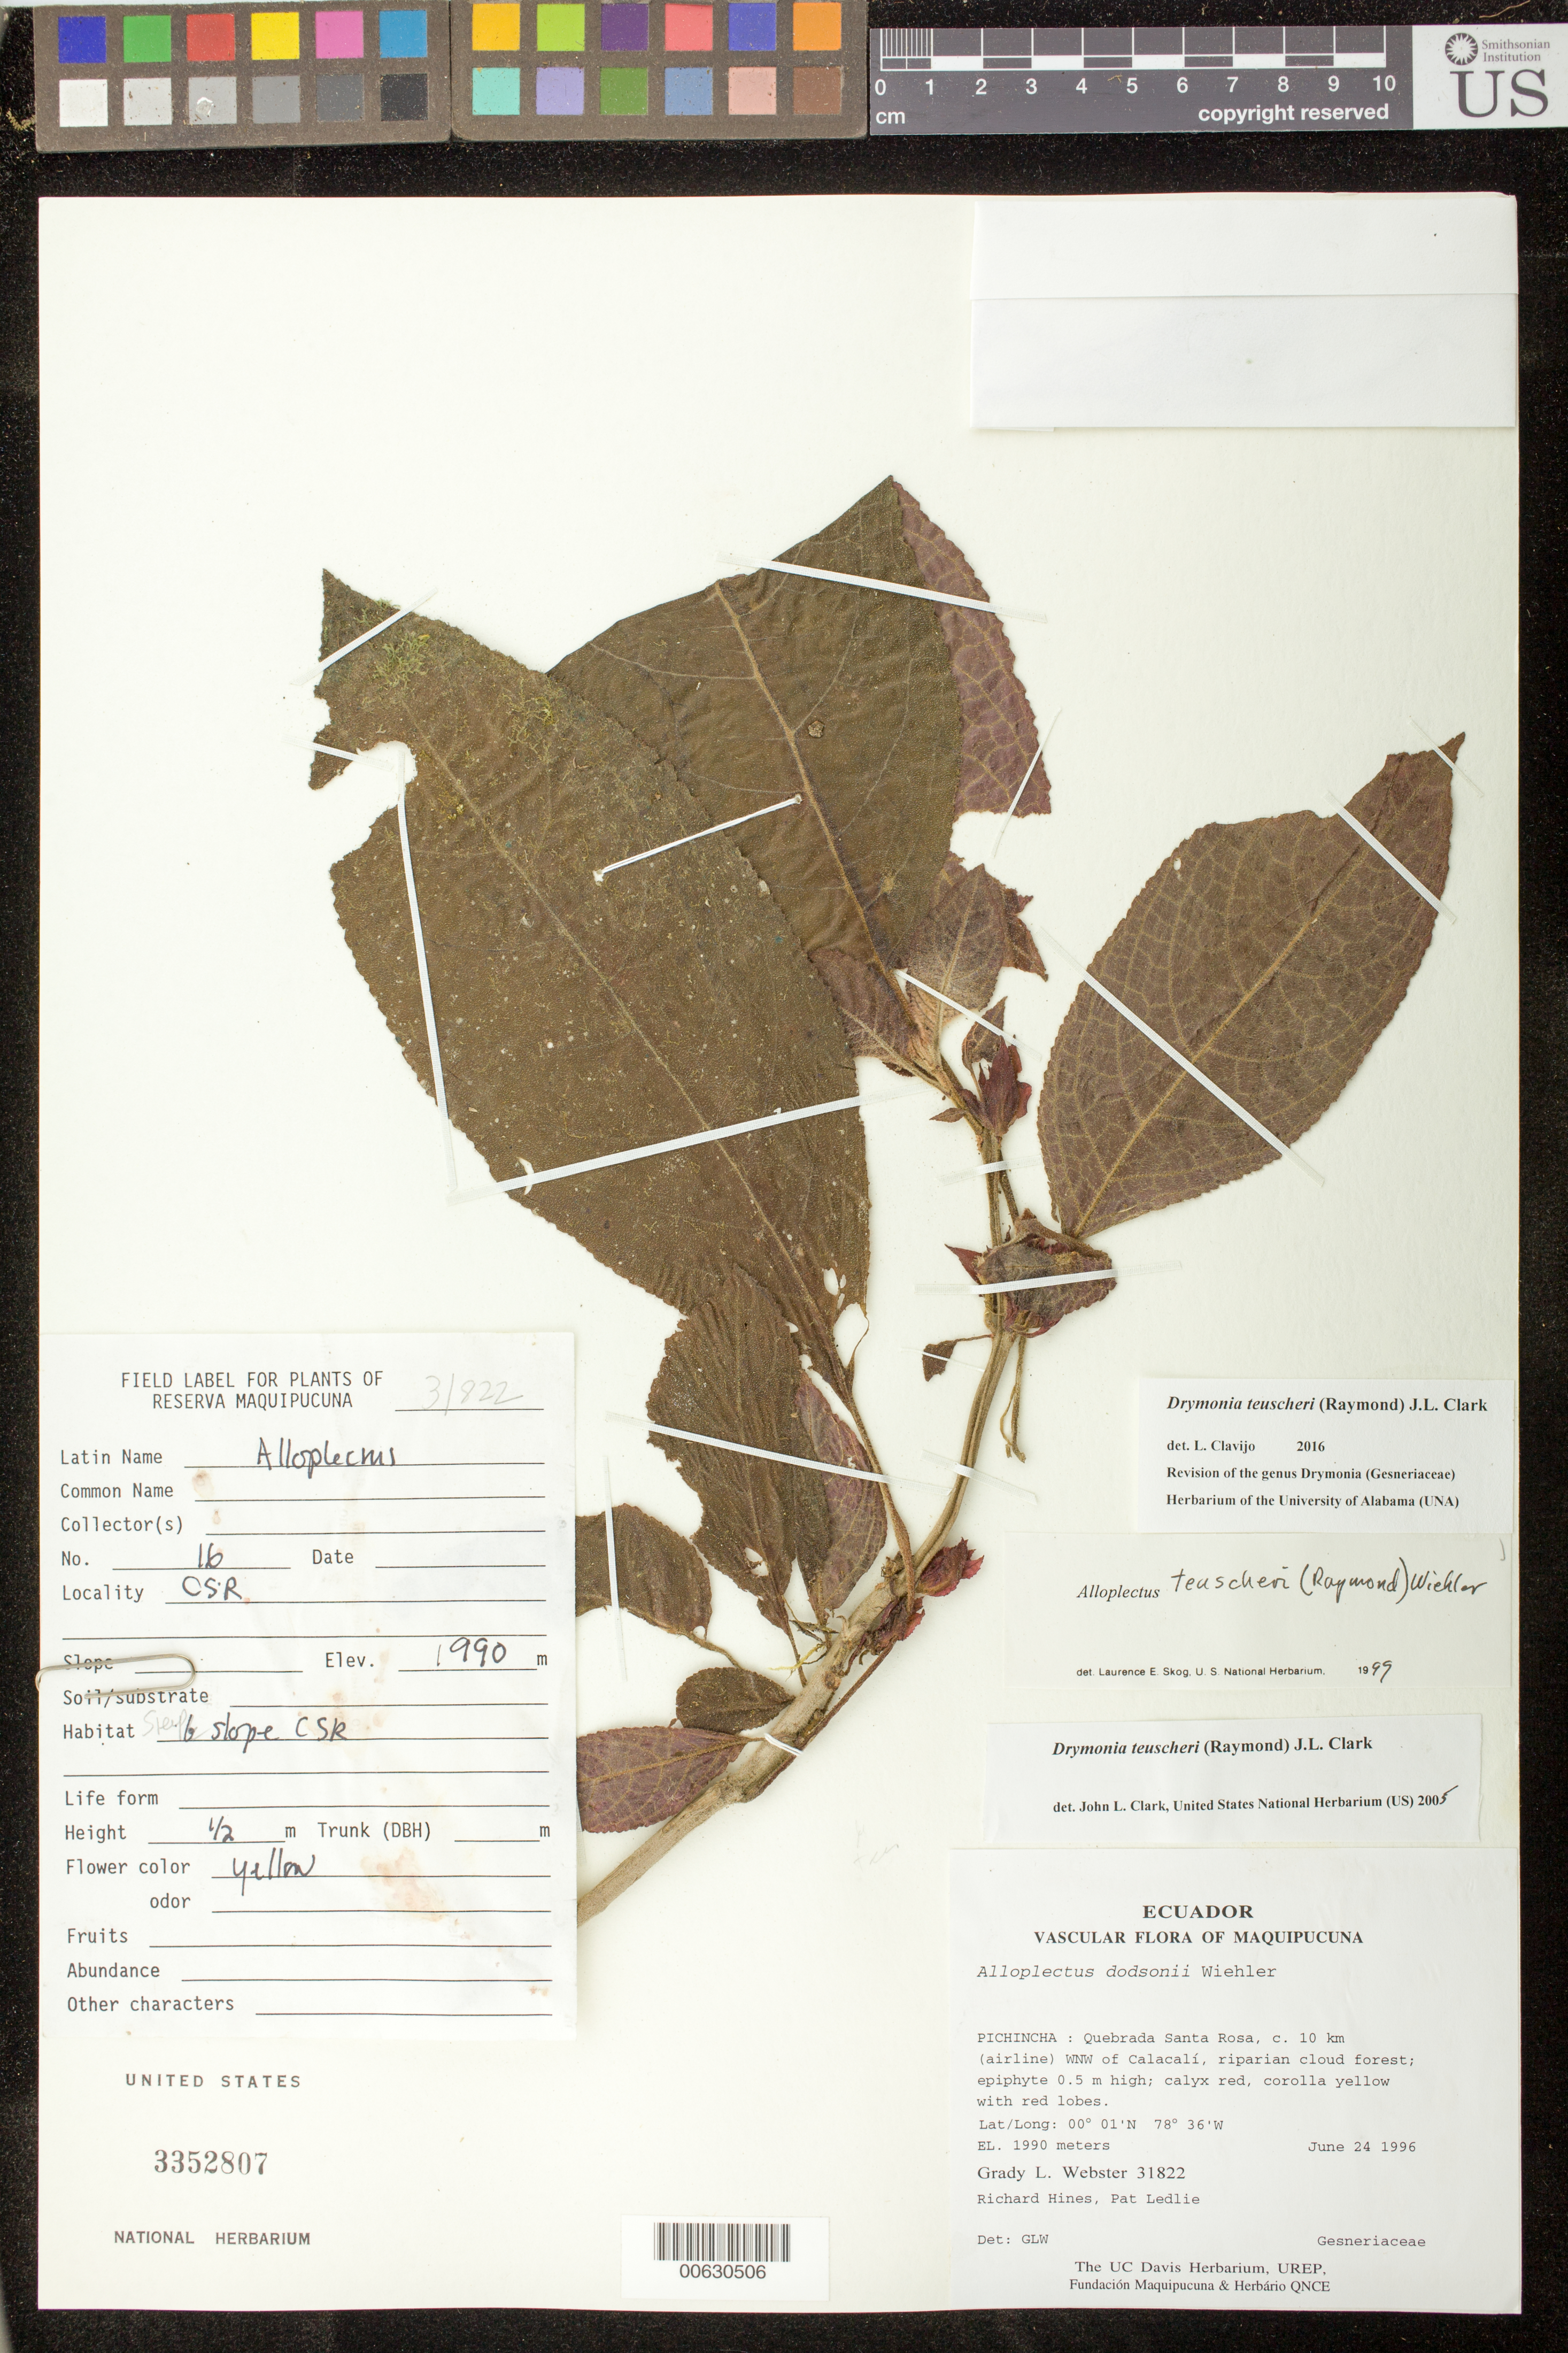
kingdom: Plantae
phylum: Tracheophyta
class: Magnoliopsida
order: Lamiales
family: Gesneriaceae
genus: Drymonia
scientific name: Drymonia teuscheri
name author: (Raymond) J.L. Clark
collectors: G. L. Webster, R. Hines & P. Ledlie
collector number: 31822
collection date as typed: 24 Jun 1996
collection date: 1996-06-24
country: Ecuador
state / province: Pichincha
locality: Quebrada Santa Rosa, c. 10 km (airline) WNW of Calacalí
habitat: Riparian cloud forest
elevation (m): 1990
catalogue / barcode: US 3352807